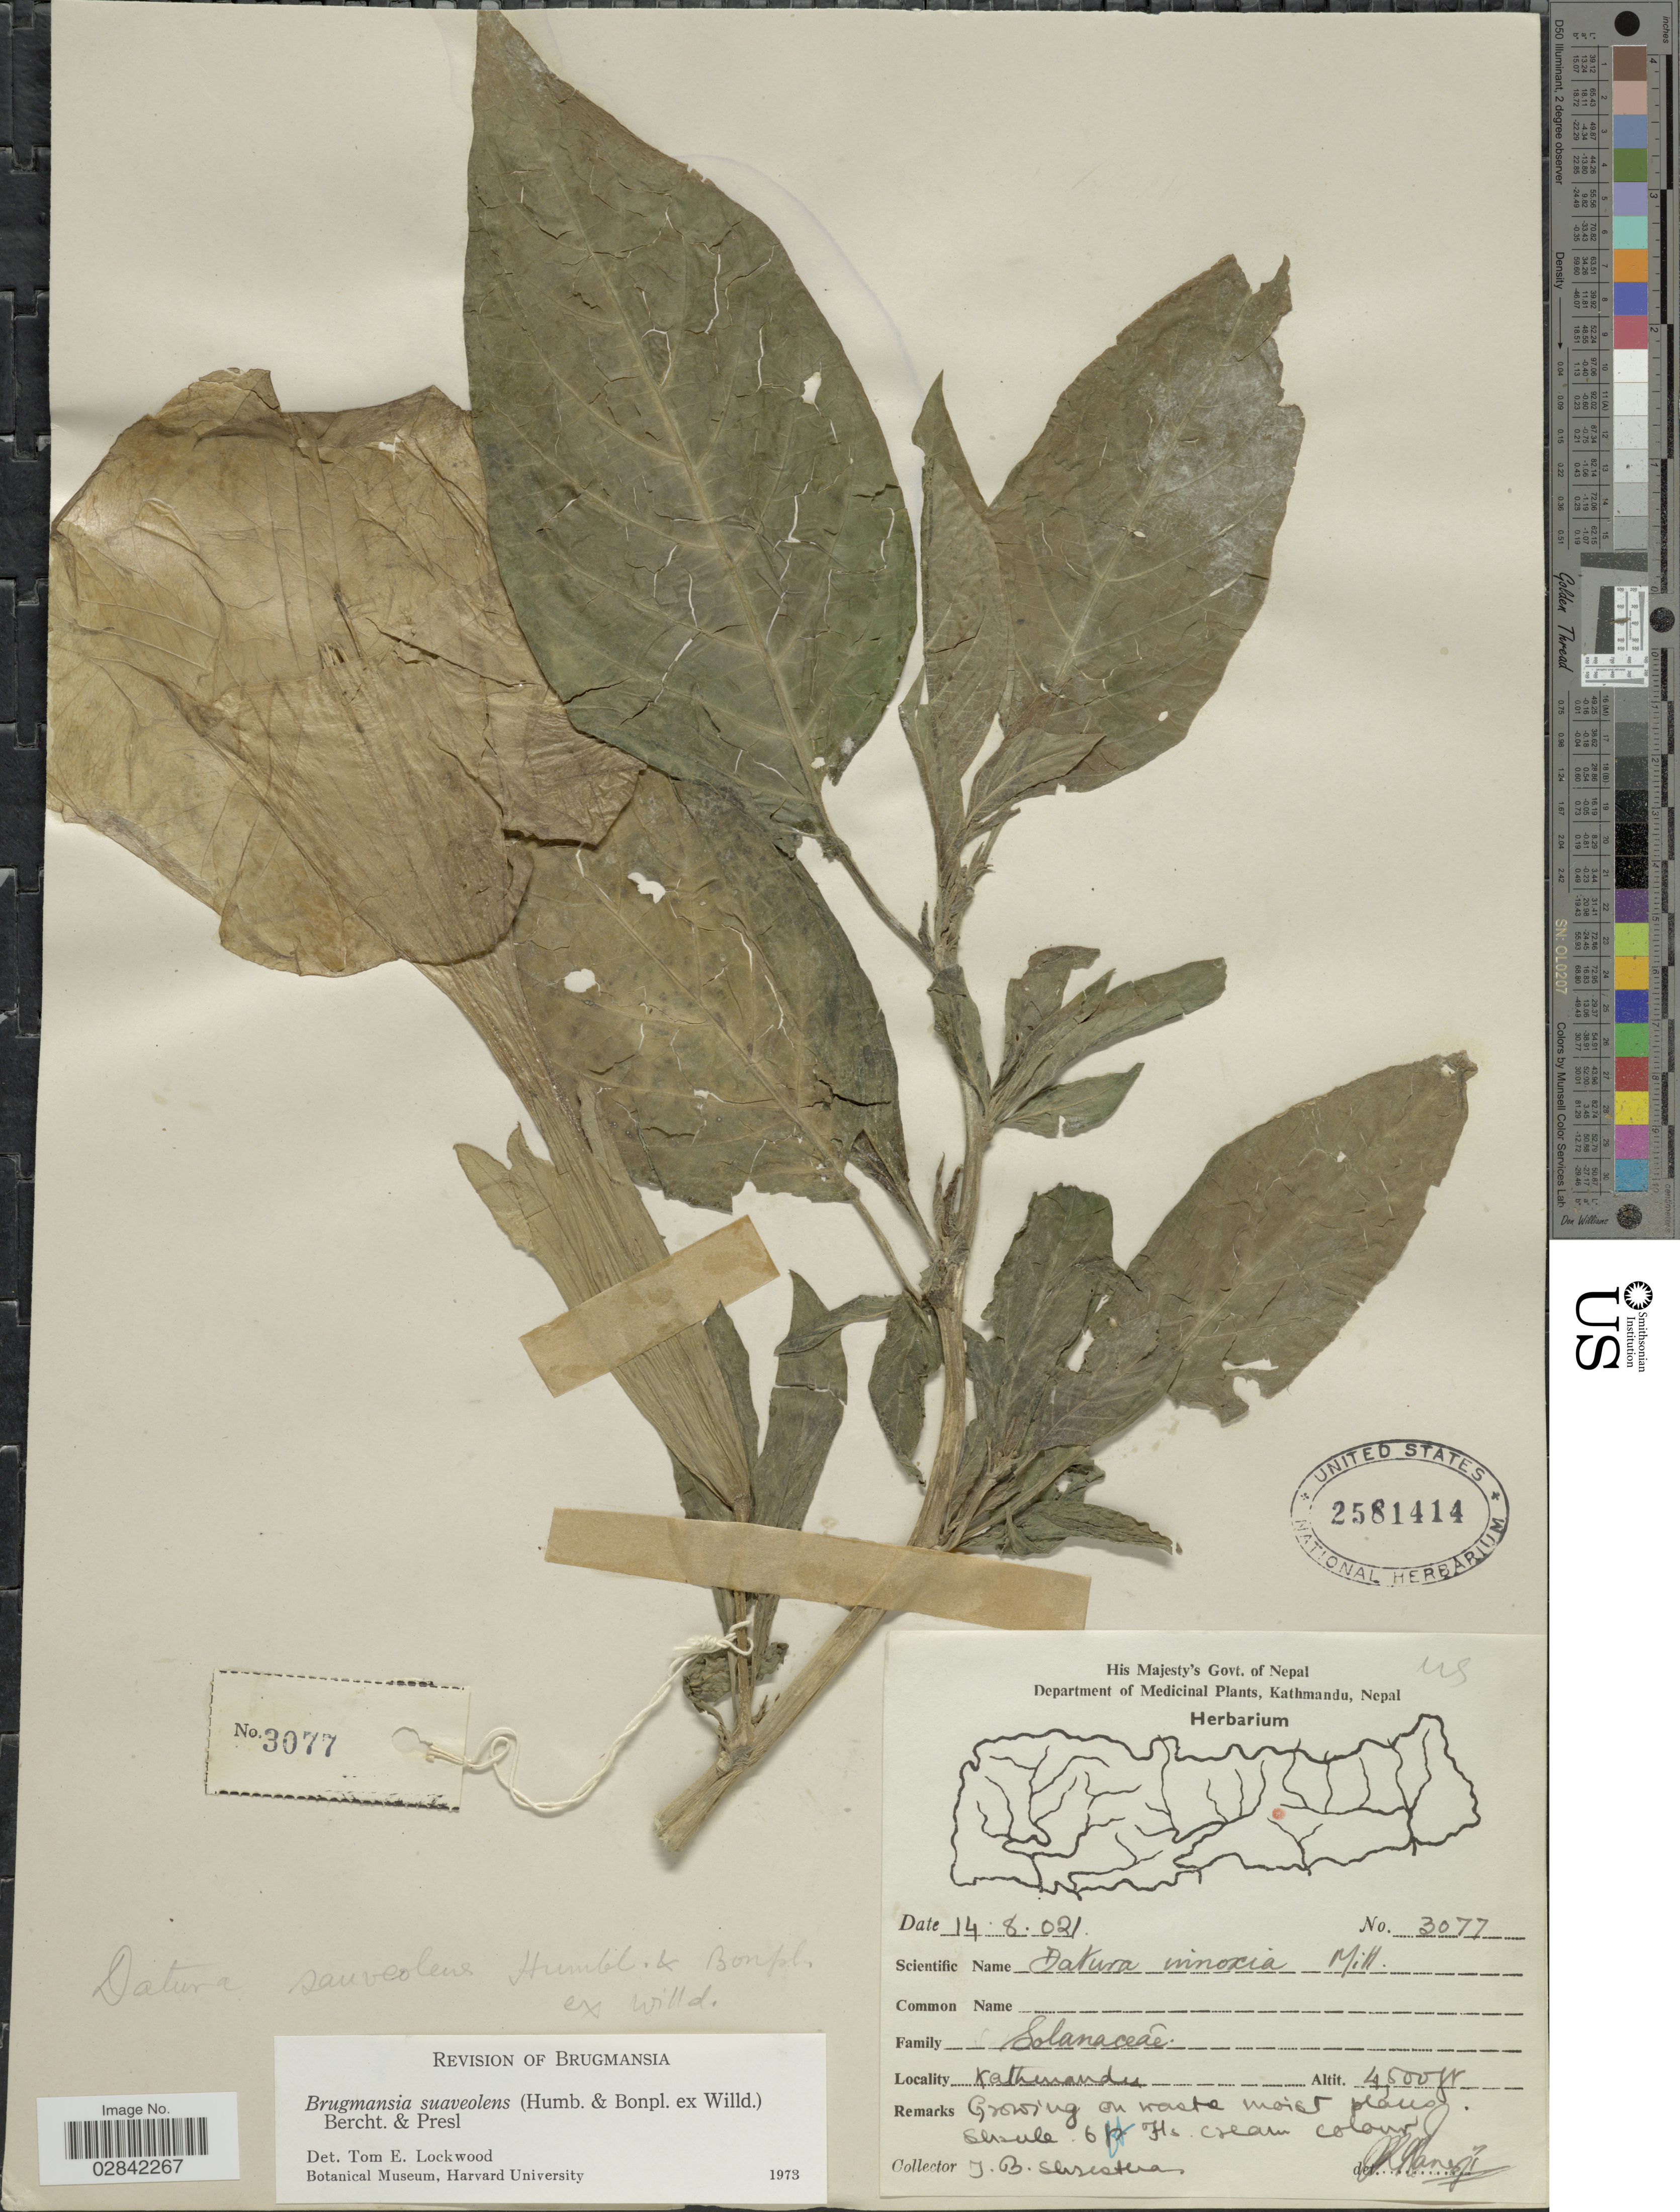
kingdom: Plantae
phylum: Tracheophyta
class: Magnoliopsida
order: Solanales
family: Solanaceae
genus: Brugmansia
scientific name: Brugmansia suaveolens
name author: (Humb. & Bonpl. ex Willd.) Brecht. & J. Presl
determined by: Lockwood, T. E.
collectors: T. B. Shrestha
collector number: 3077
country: Nepal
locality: Kathmandu.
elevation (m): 1372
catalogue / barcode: US 2581414